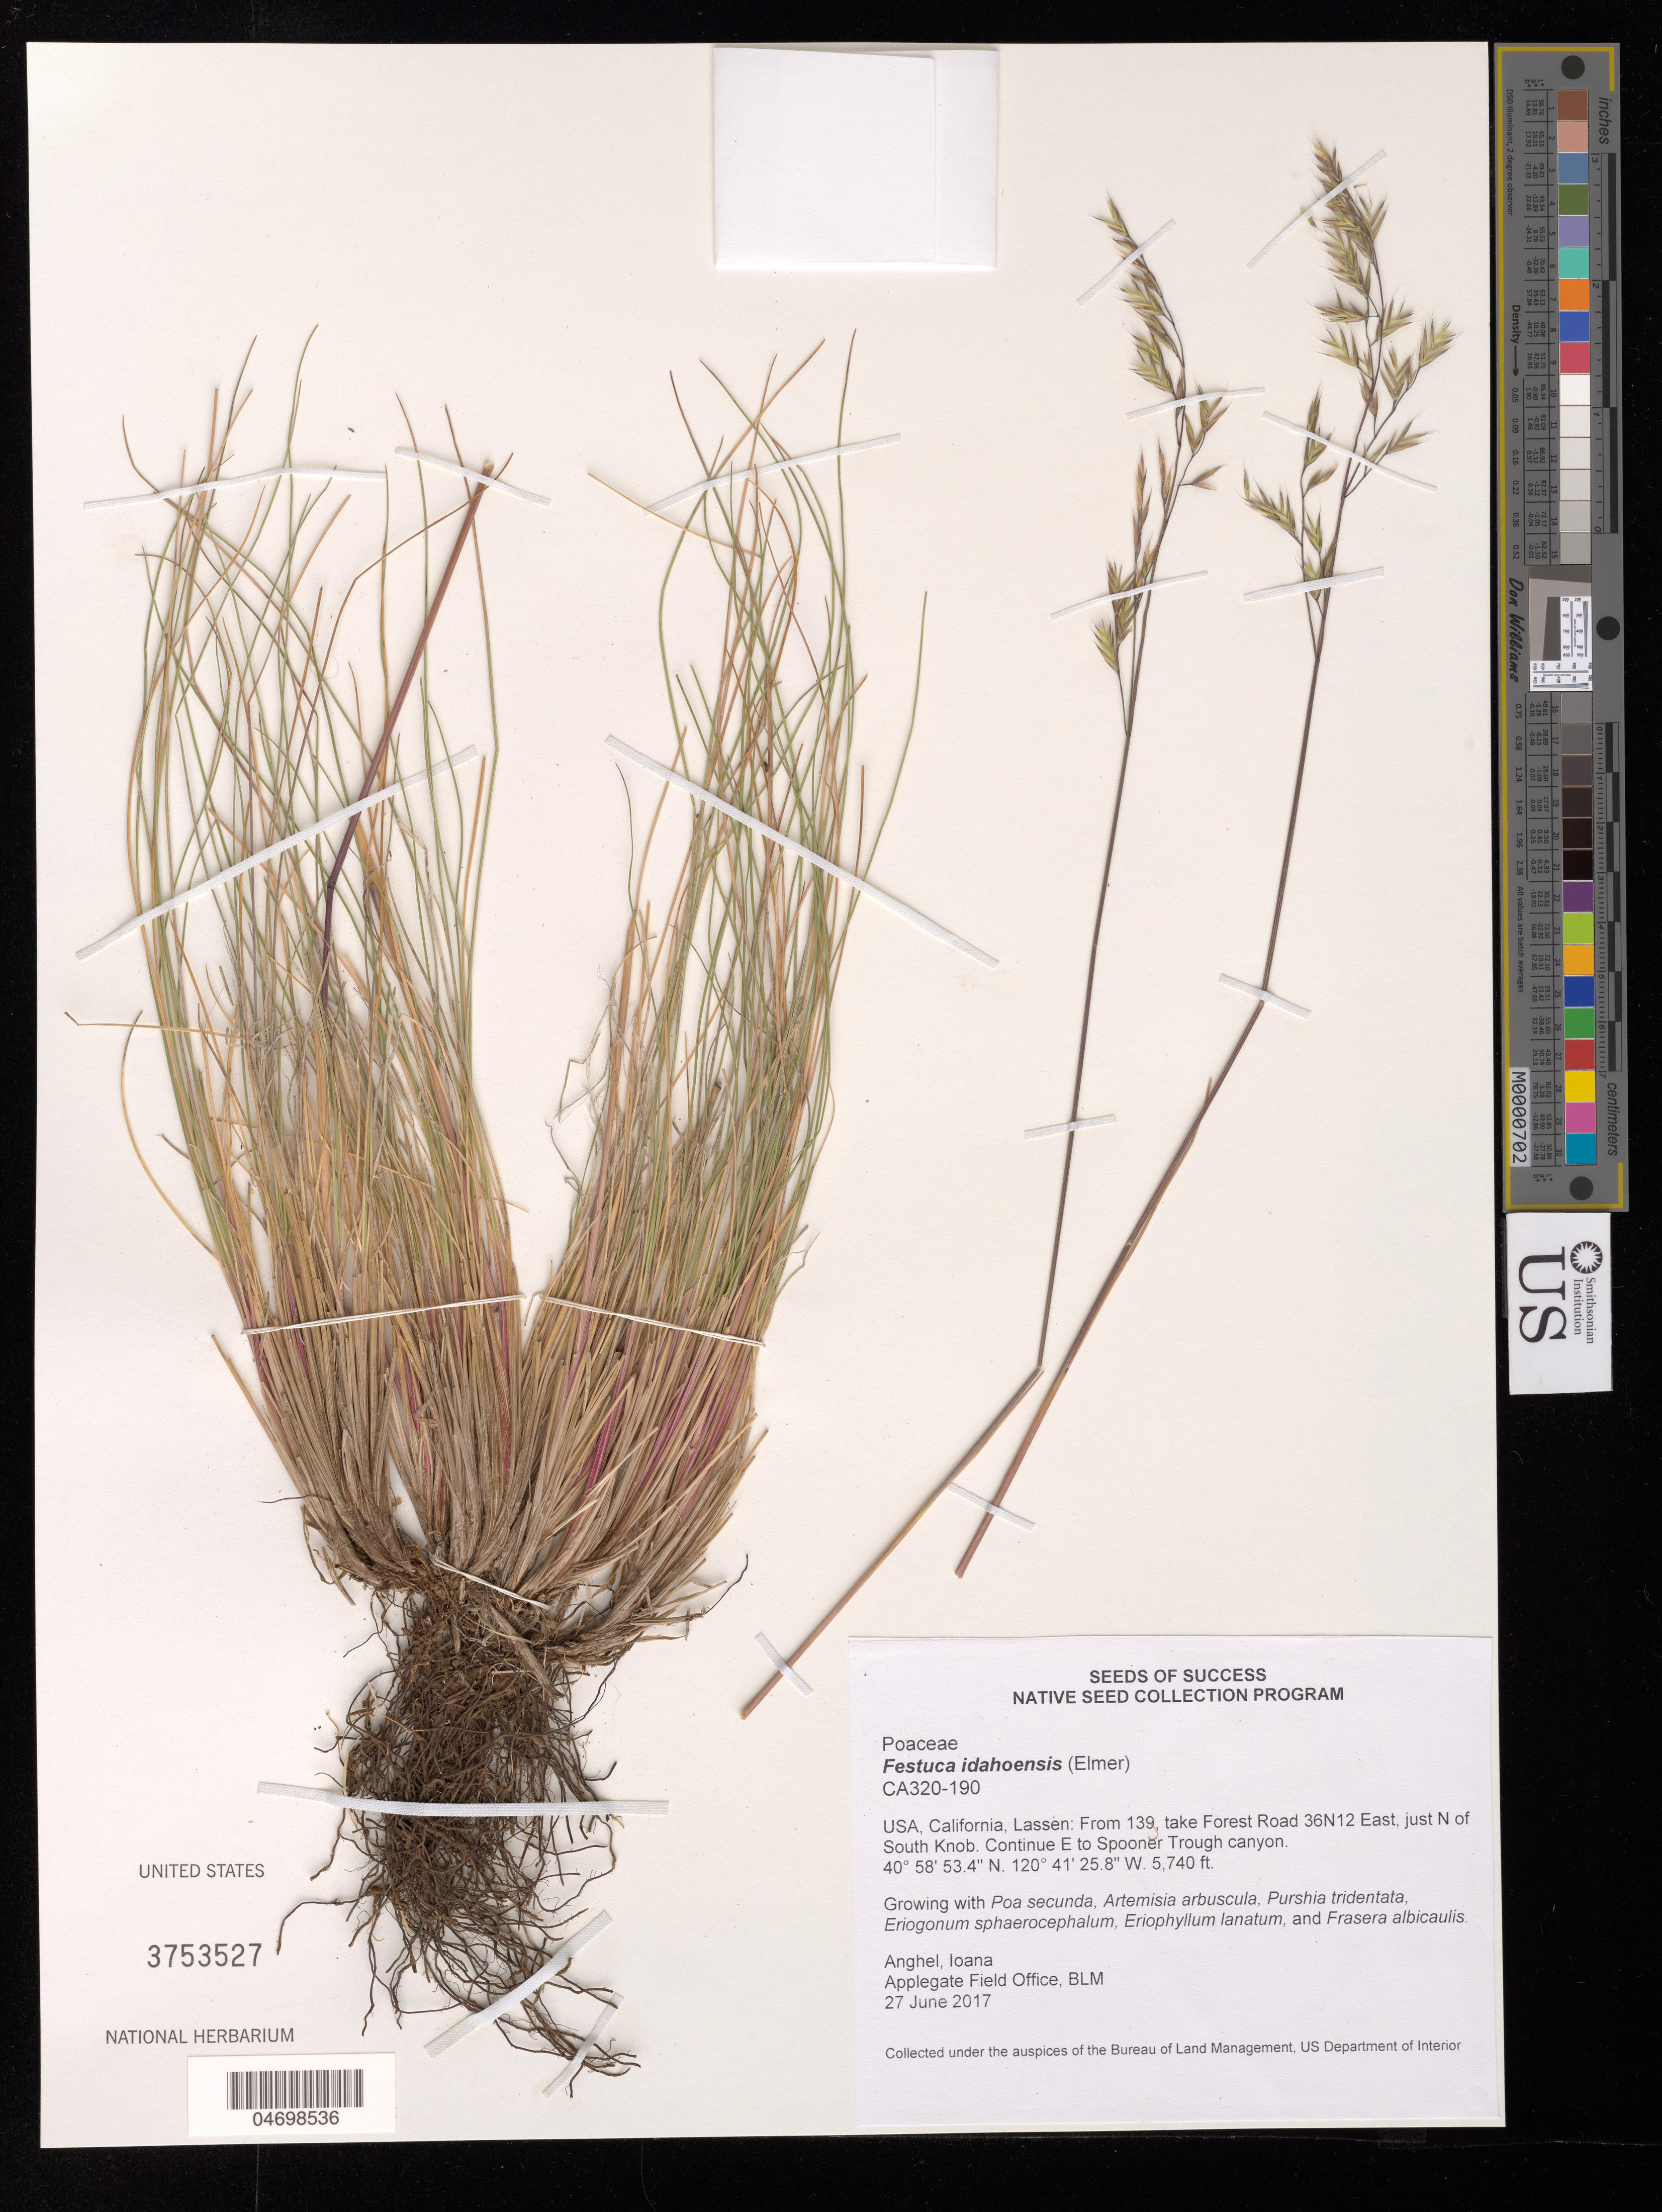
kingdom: Plantae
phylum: Tracheophyta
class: Liliopsida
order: Poales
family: Poaceae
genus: Festuca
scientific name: Festuca idahoensis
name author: Elmer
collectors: I. Anghel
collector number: CA320-190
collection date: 2017-06-27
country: United States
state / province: California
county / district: Lassen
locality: South Ash Valley Allotment, Spooner Trough Canyon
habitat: Low sage scrub. With Poa secunda, Artemisia arbuscula, Purshia tridentata, etc.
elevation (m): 1750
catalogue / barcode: US 3753527